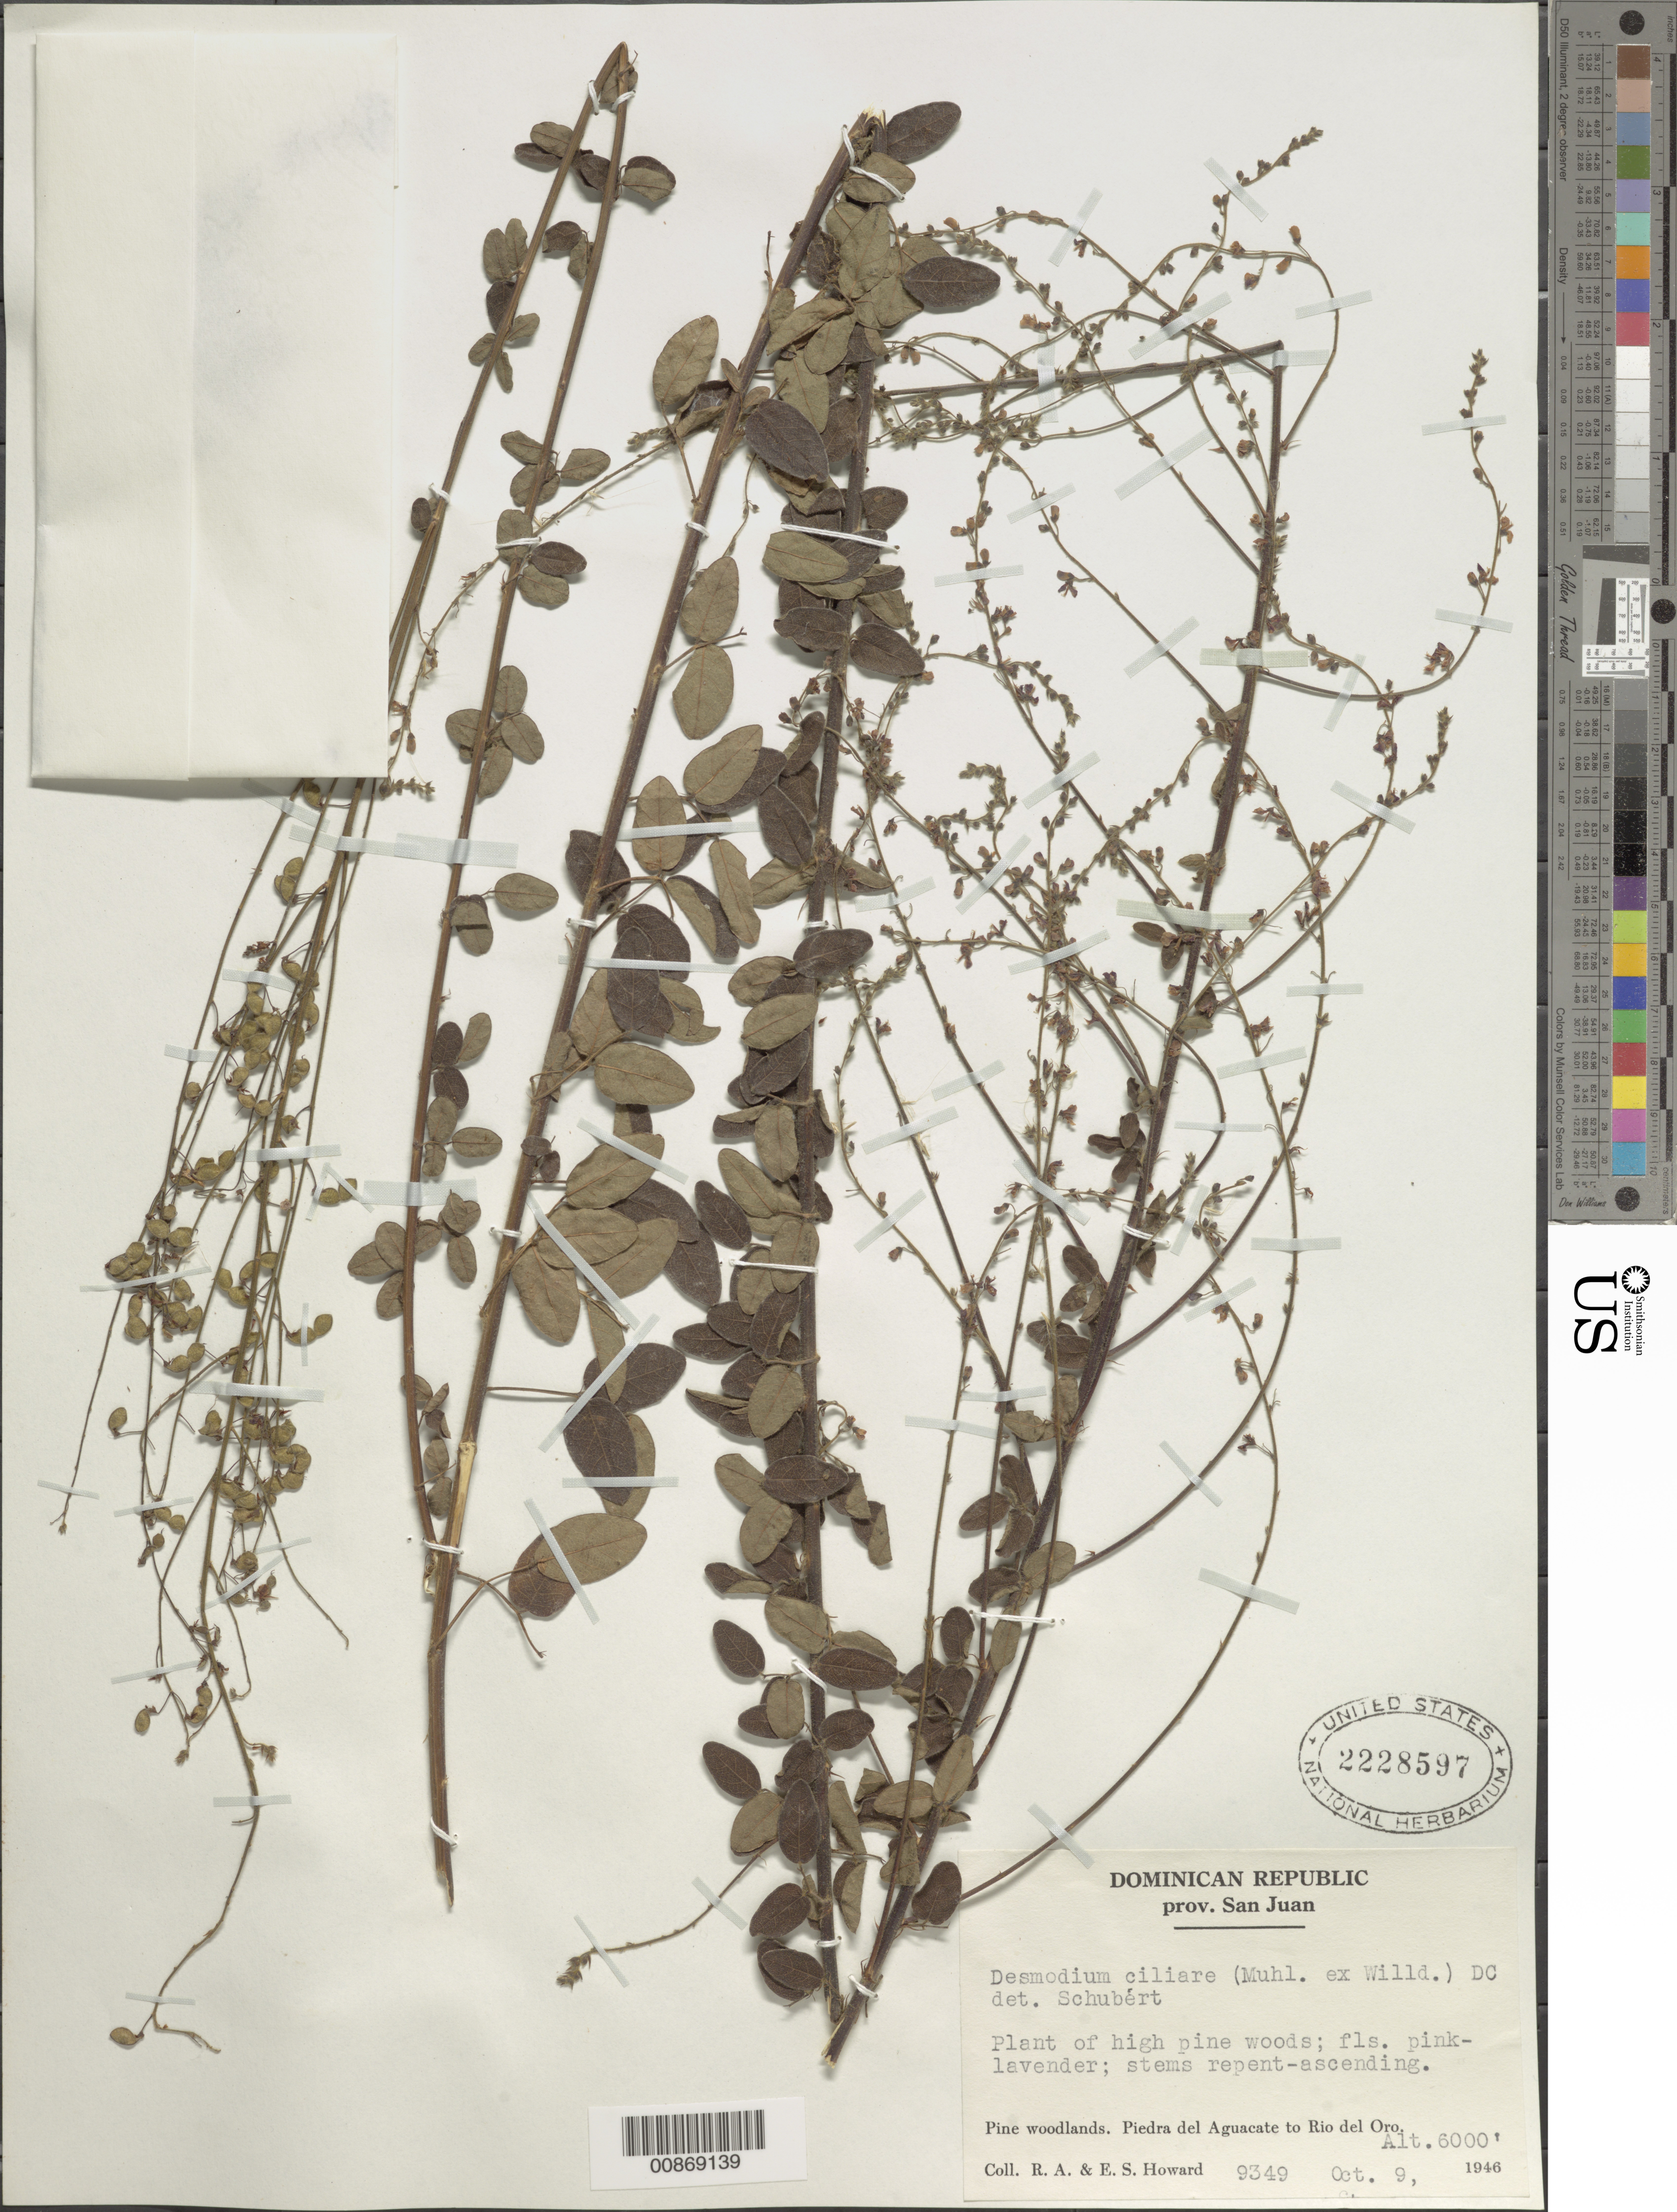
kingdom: Plantae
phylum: Tracheophyta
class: Magnoliopsida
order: Fabales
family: Fabaceae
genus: Desmodium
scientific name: Desmodium ciliare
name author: (Muhl. ex Willd.) DC.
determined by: Schubert, Bernice G.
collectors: R. A. Howard & E. S. Howard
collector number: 9349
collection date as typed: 09 Oct 1946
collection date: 1946-10-09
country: Dominican Republic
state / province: San Juan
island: Hispaniola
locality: Piedra del Aguacate to Río del Oro.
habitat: Plant of high pine woods.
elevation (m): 1829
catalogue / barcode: US 2228597